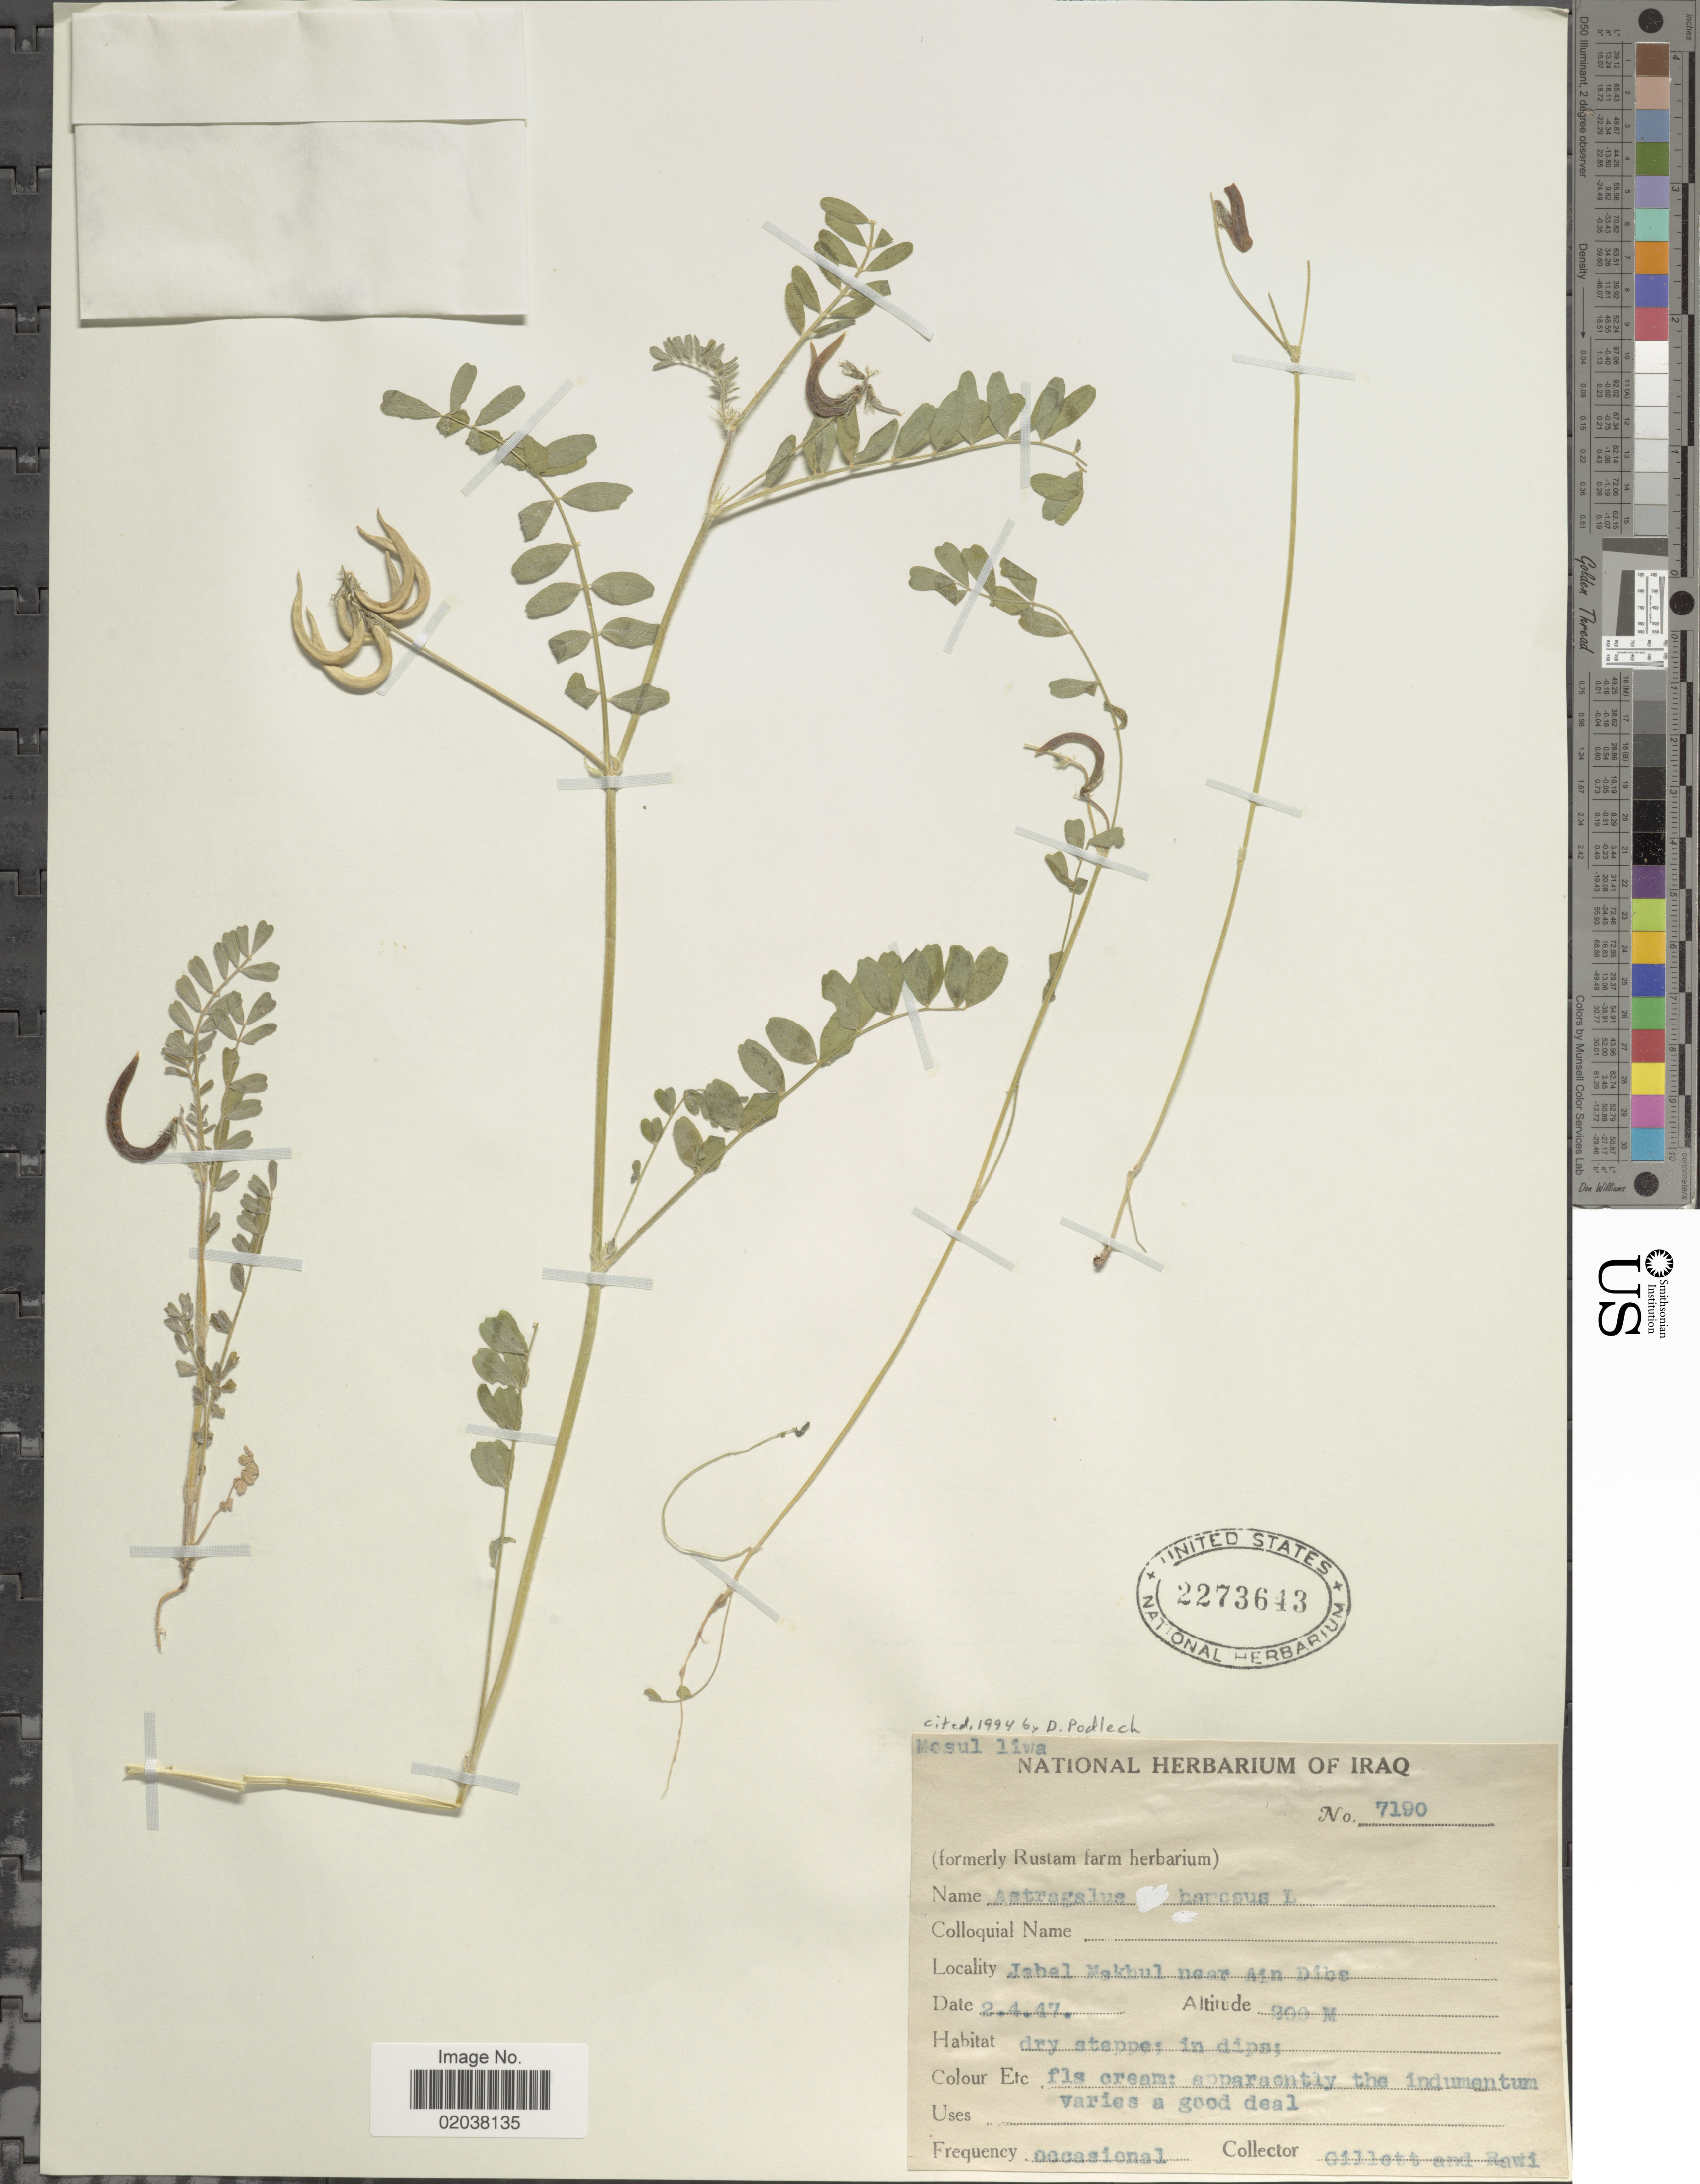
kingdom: Plantae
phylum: Tracheophyta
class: Magnoliopsida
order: Fabales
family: Fabaceae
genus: Astragalus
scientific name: Astragalus hamosus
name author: L.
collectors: Gillett, -- & -. Rawi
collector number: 7190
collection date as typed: Transcribed d/m/y: 2/4/47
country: Iraq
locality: Jabal Makhul near Ain Dios, dry steppe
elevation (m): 200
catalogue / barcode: US 2273643